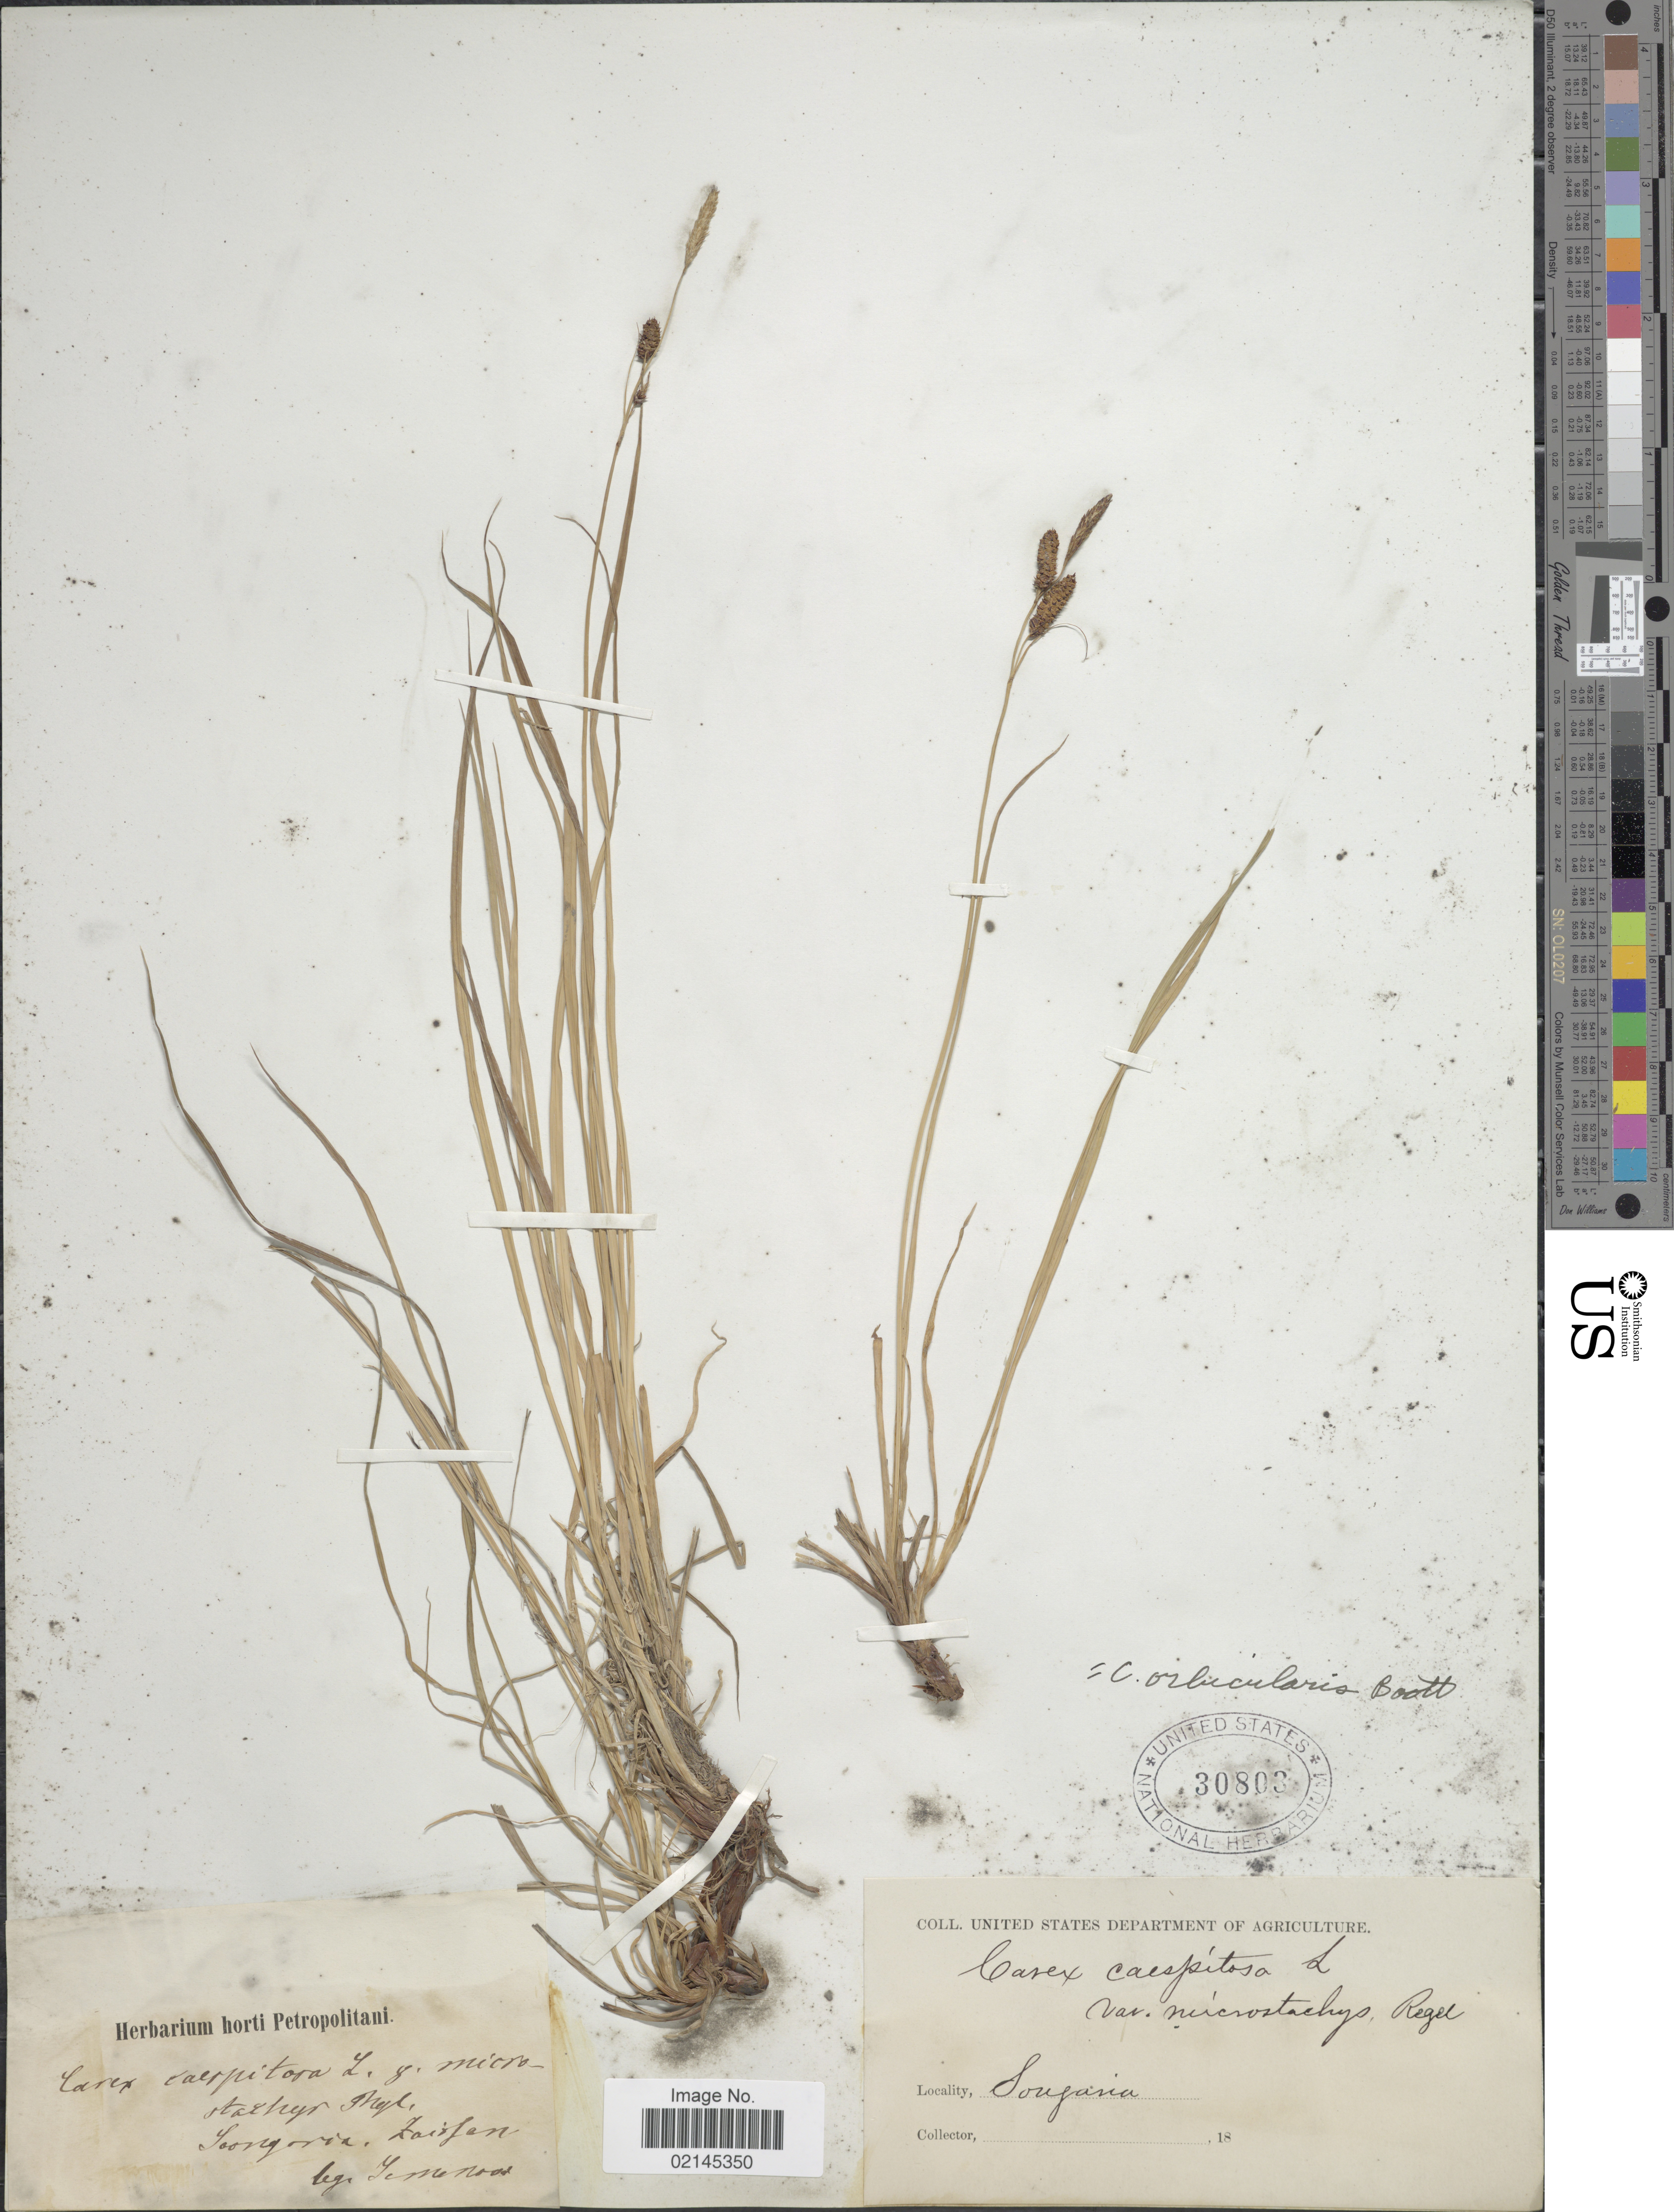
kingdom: Plantae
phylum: Tracheophyta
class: Liliopsida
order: Poales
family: Cyperaceae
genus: Carex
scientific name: Carex orbicularis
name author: Boott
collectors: Yemenova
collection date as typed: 18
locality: Sougania, [illegible text]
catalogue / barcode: US 30803